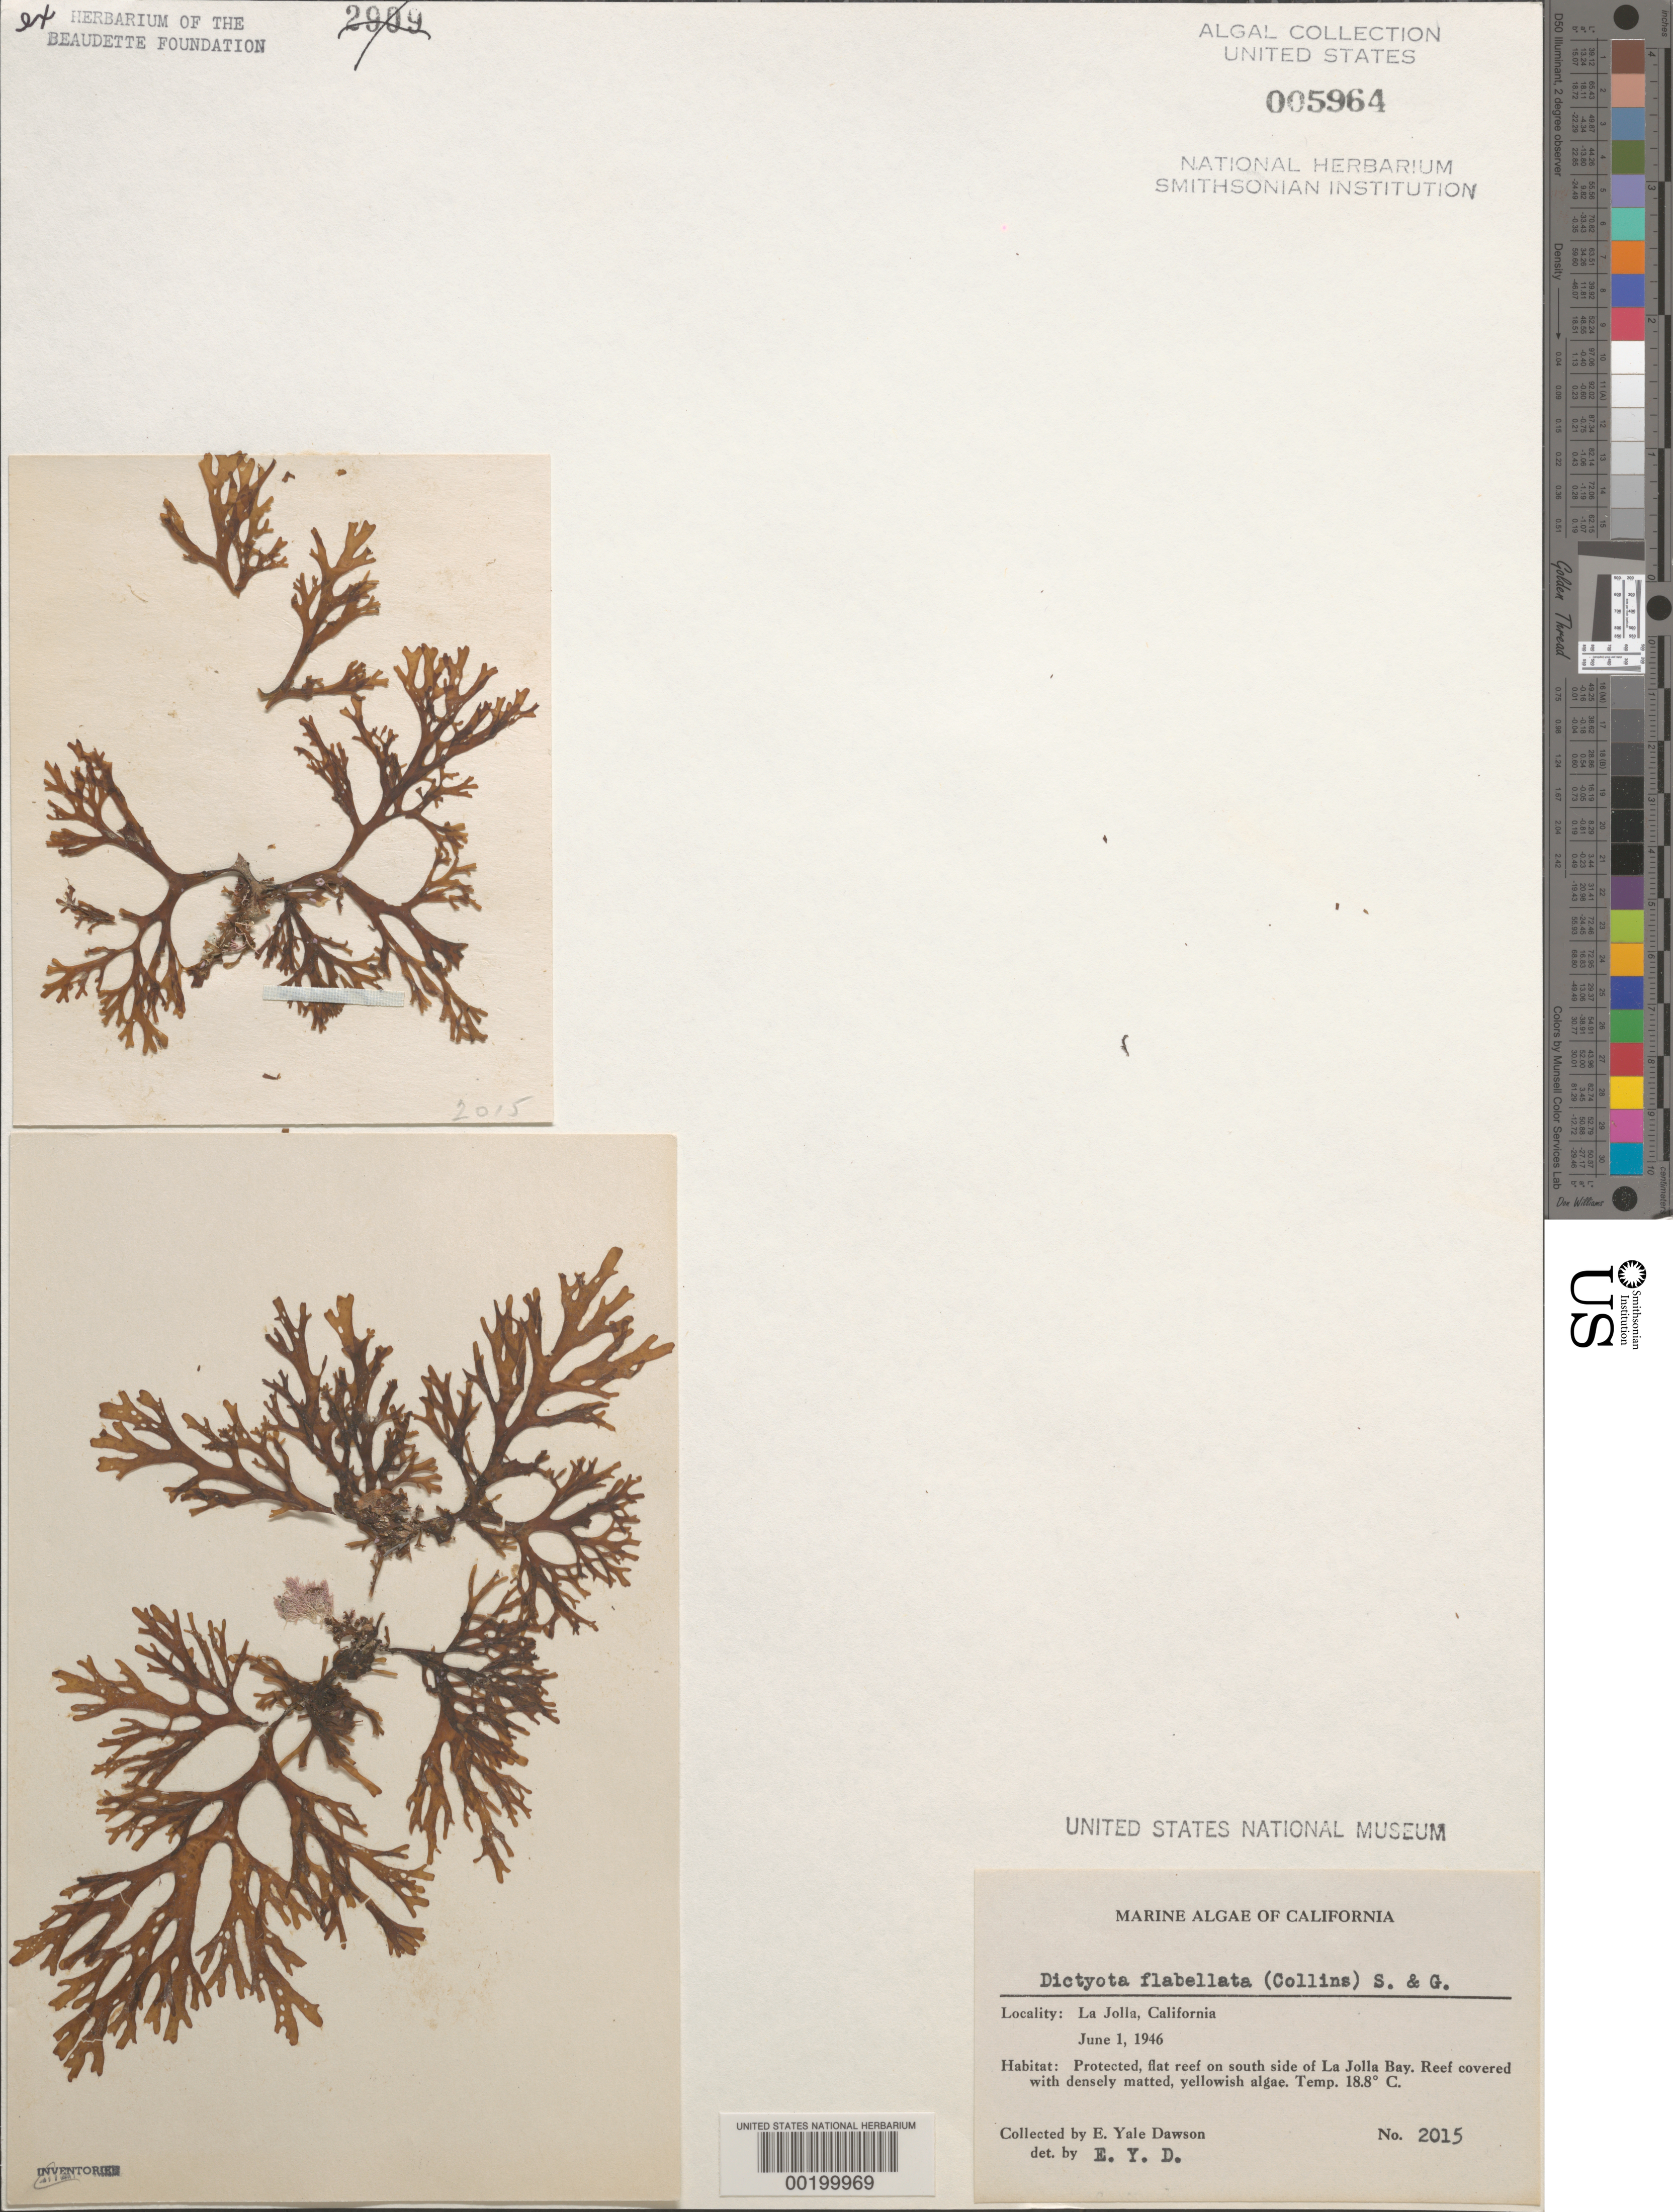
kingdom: Chromista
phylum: Ochrophyta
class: Phaeophyceae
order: Dictyotales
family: Dictyotaceae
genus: Dictyota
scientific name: Dictyota flabellata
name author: (Collins) Setch. & N.L. Gardner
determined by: Dawson, E. Y.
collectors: E. Y. Dawson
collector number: EYD 2015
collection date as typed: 01 Jun 1946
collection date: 1946-06-01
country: United States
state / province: California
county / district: San Diego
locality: La Jolla, south La Jolla Bay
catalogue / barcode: US 5964